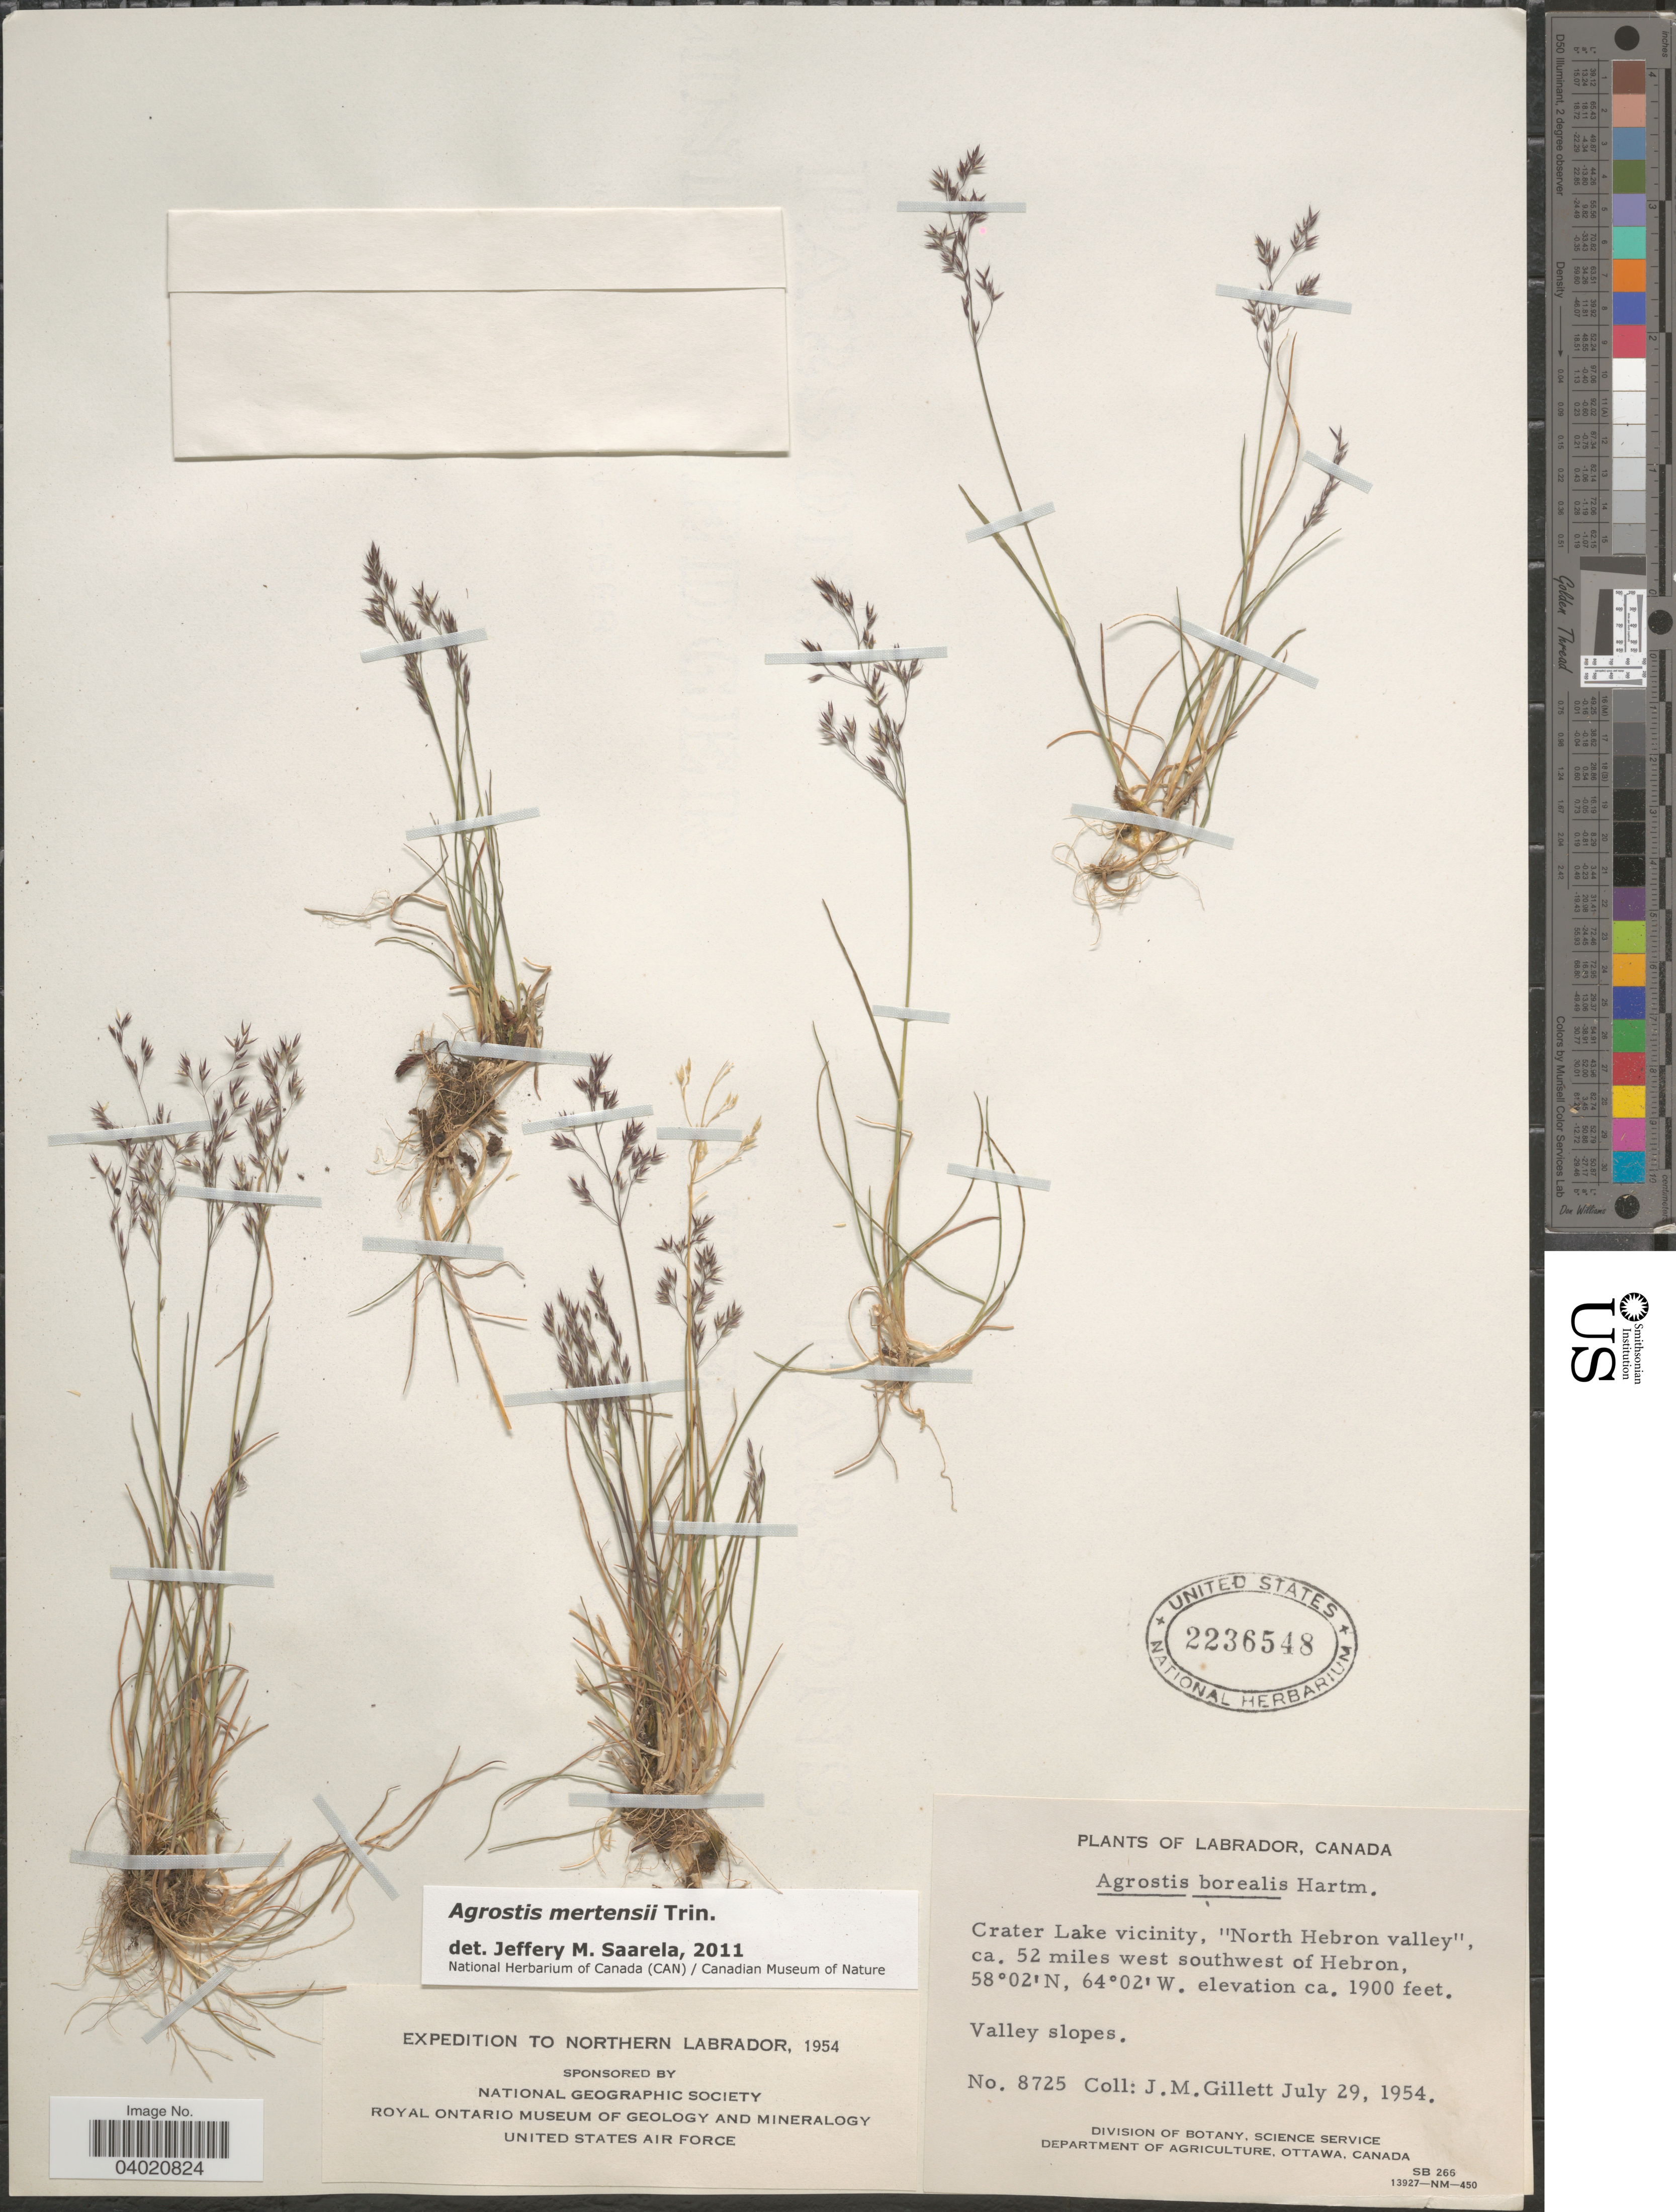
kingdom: Plantae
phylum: Tracheophyta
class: Liliopsida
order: Poales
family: Poaceae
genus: Agrostis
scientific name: Agrostis mertensii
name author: Trin.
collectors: J. M. Gillett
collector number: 8725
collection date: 1954-07-29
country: Canada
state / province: Newfoundland and Labrador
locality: Labrador. Crater Lake vicinity. "North Hebron valley", ca. 52 miles west southwest of Hebron.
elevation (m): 579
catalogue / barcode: US 2236548